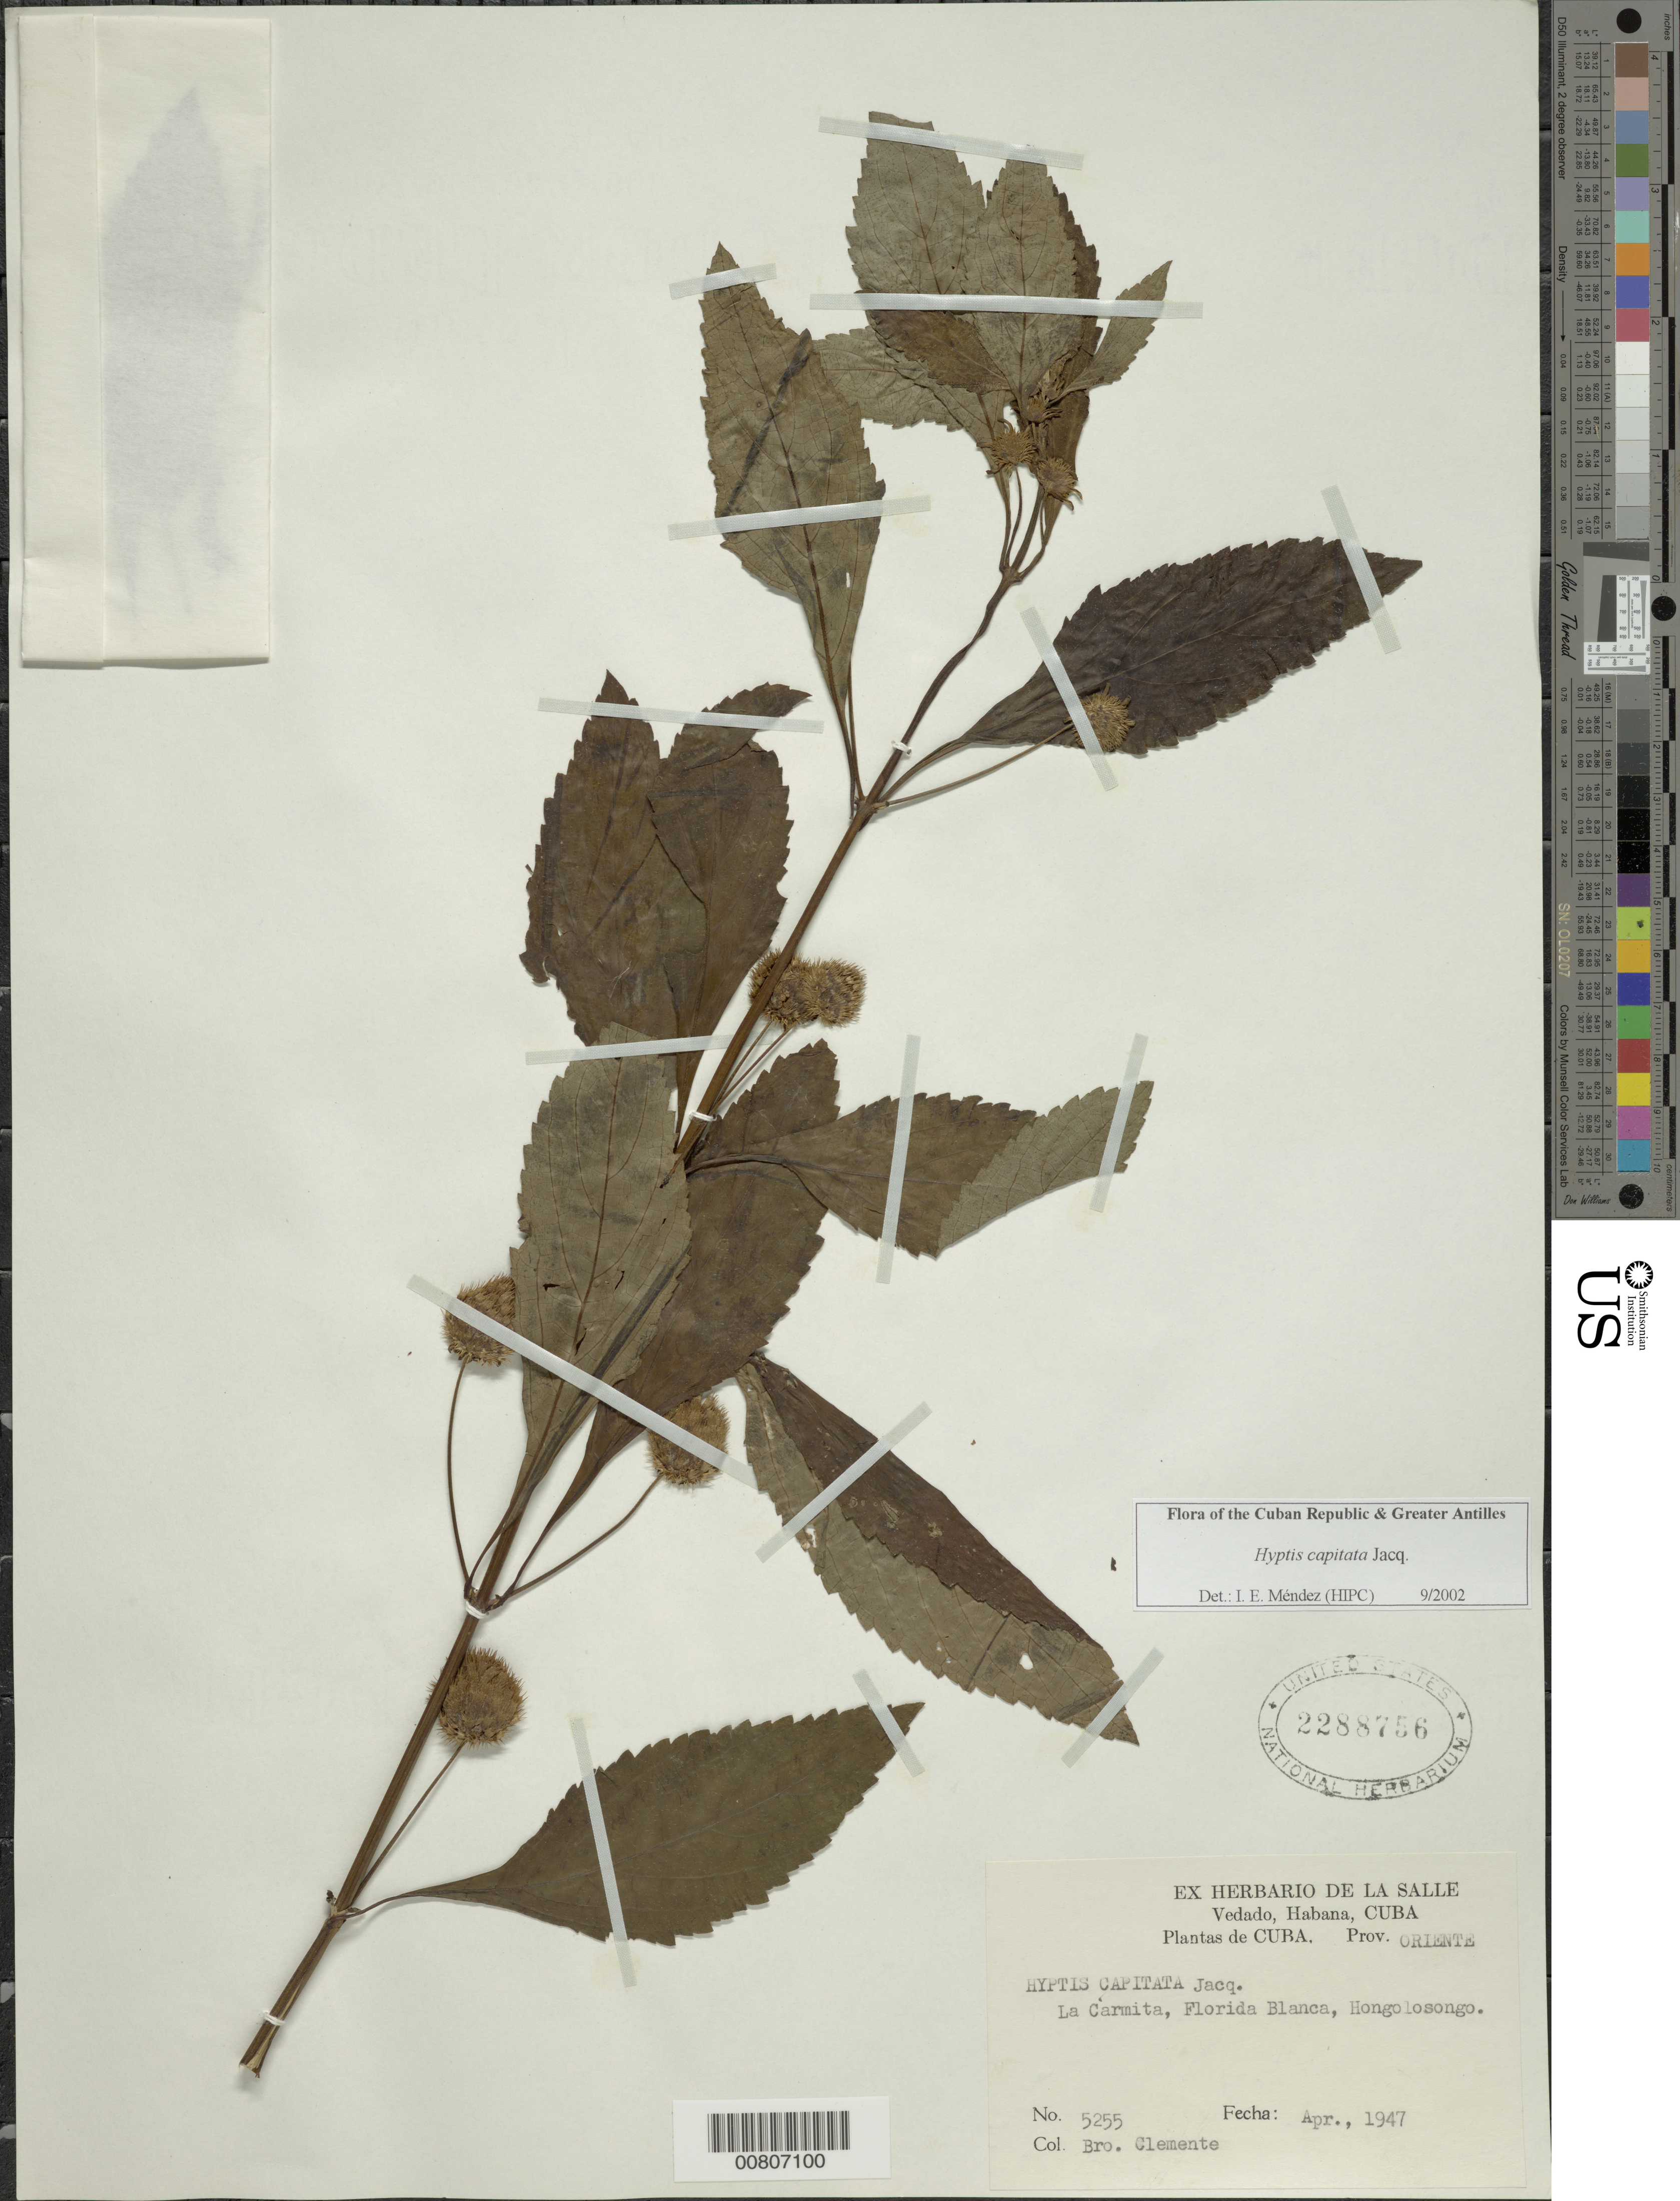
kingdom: Plantae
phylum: Tracheophyta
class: Magnoliopsida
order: Lamiales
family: Lamiaceae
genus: Hyptis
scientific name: Hyptis capitata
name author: Jacq.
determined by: Méndez, Isidro E., (HIPC)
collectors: Bro. Clemente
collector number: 5255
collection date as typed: Apr 1947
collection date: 1947-04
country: Cuba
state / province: Oriente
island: Cuba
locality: La Carmita, Florida Blanca, Hongolosongo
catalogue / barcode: US 2288756